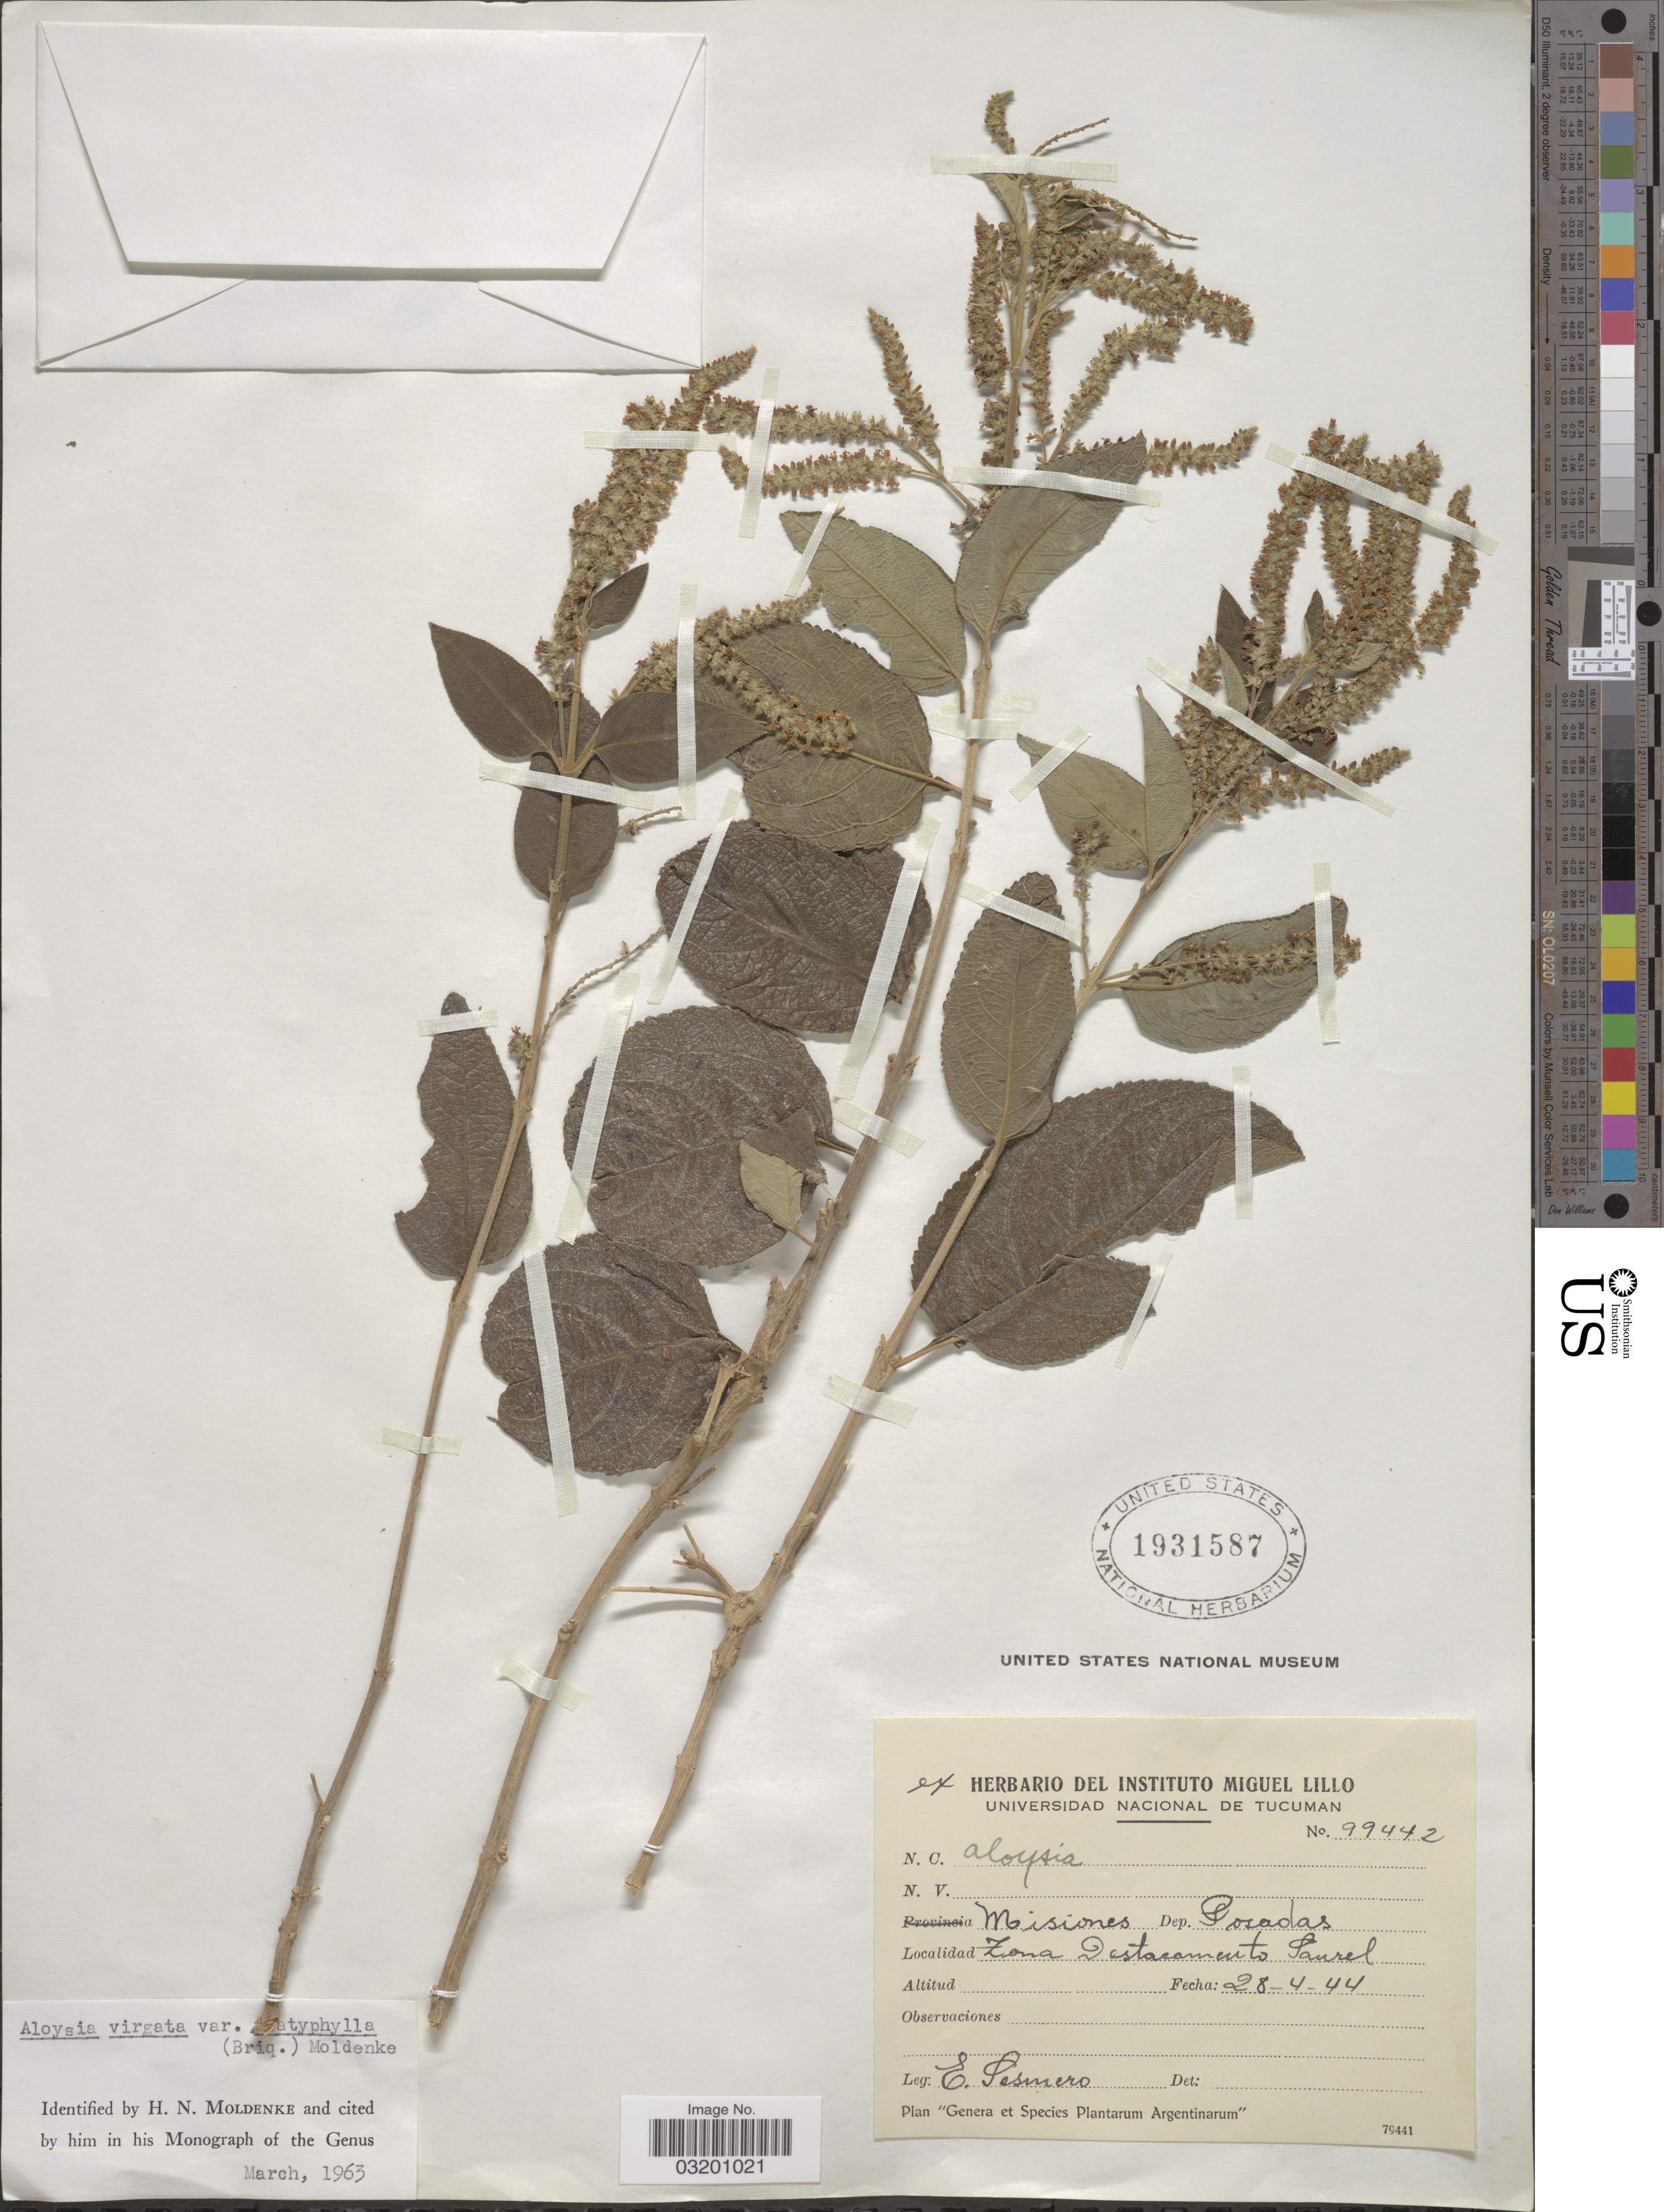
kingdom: Plantae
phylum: Tracheophyta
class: Magnoliopsida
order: Lamiales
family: Verbenaceae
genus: Aloysia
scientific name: Aloysia virgata var. platyphylla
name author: (Briq.) Moldenke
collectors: E. Sesmero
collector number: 99442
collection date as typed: Transcribed d/m/y: 28/4/44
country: Argentina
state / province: Misiones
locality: Dep. Posadas. Zona Destacamento Laurel.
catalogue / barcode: US 1931587